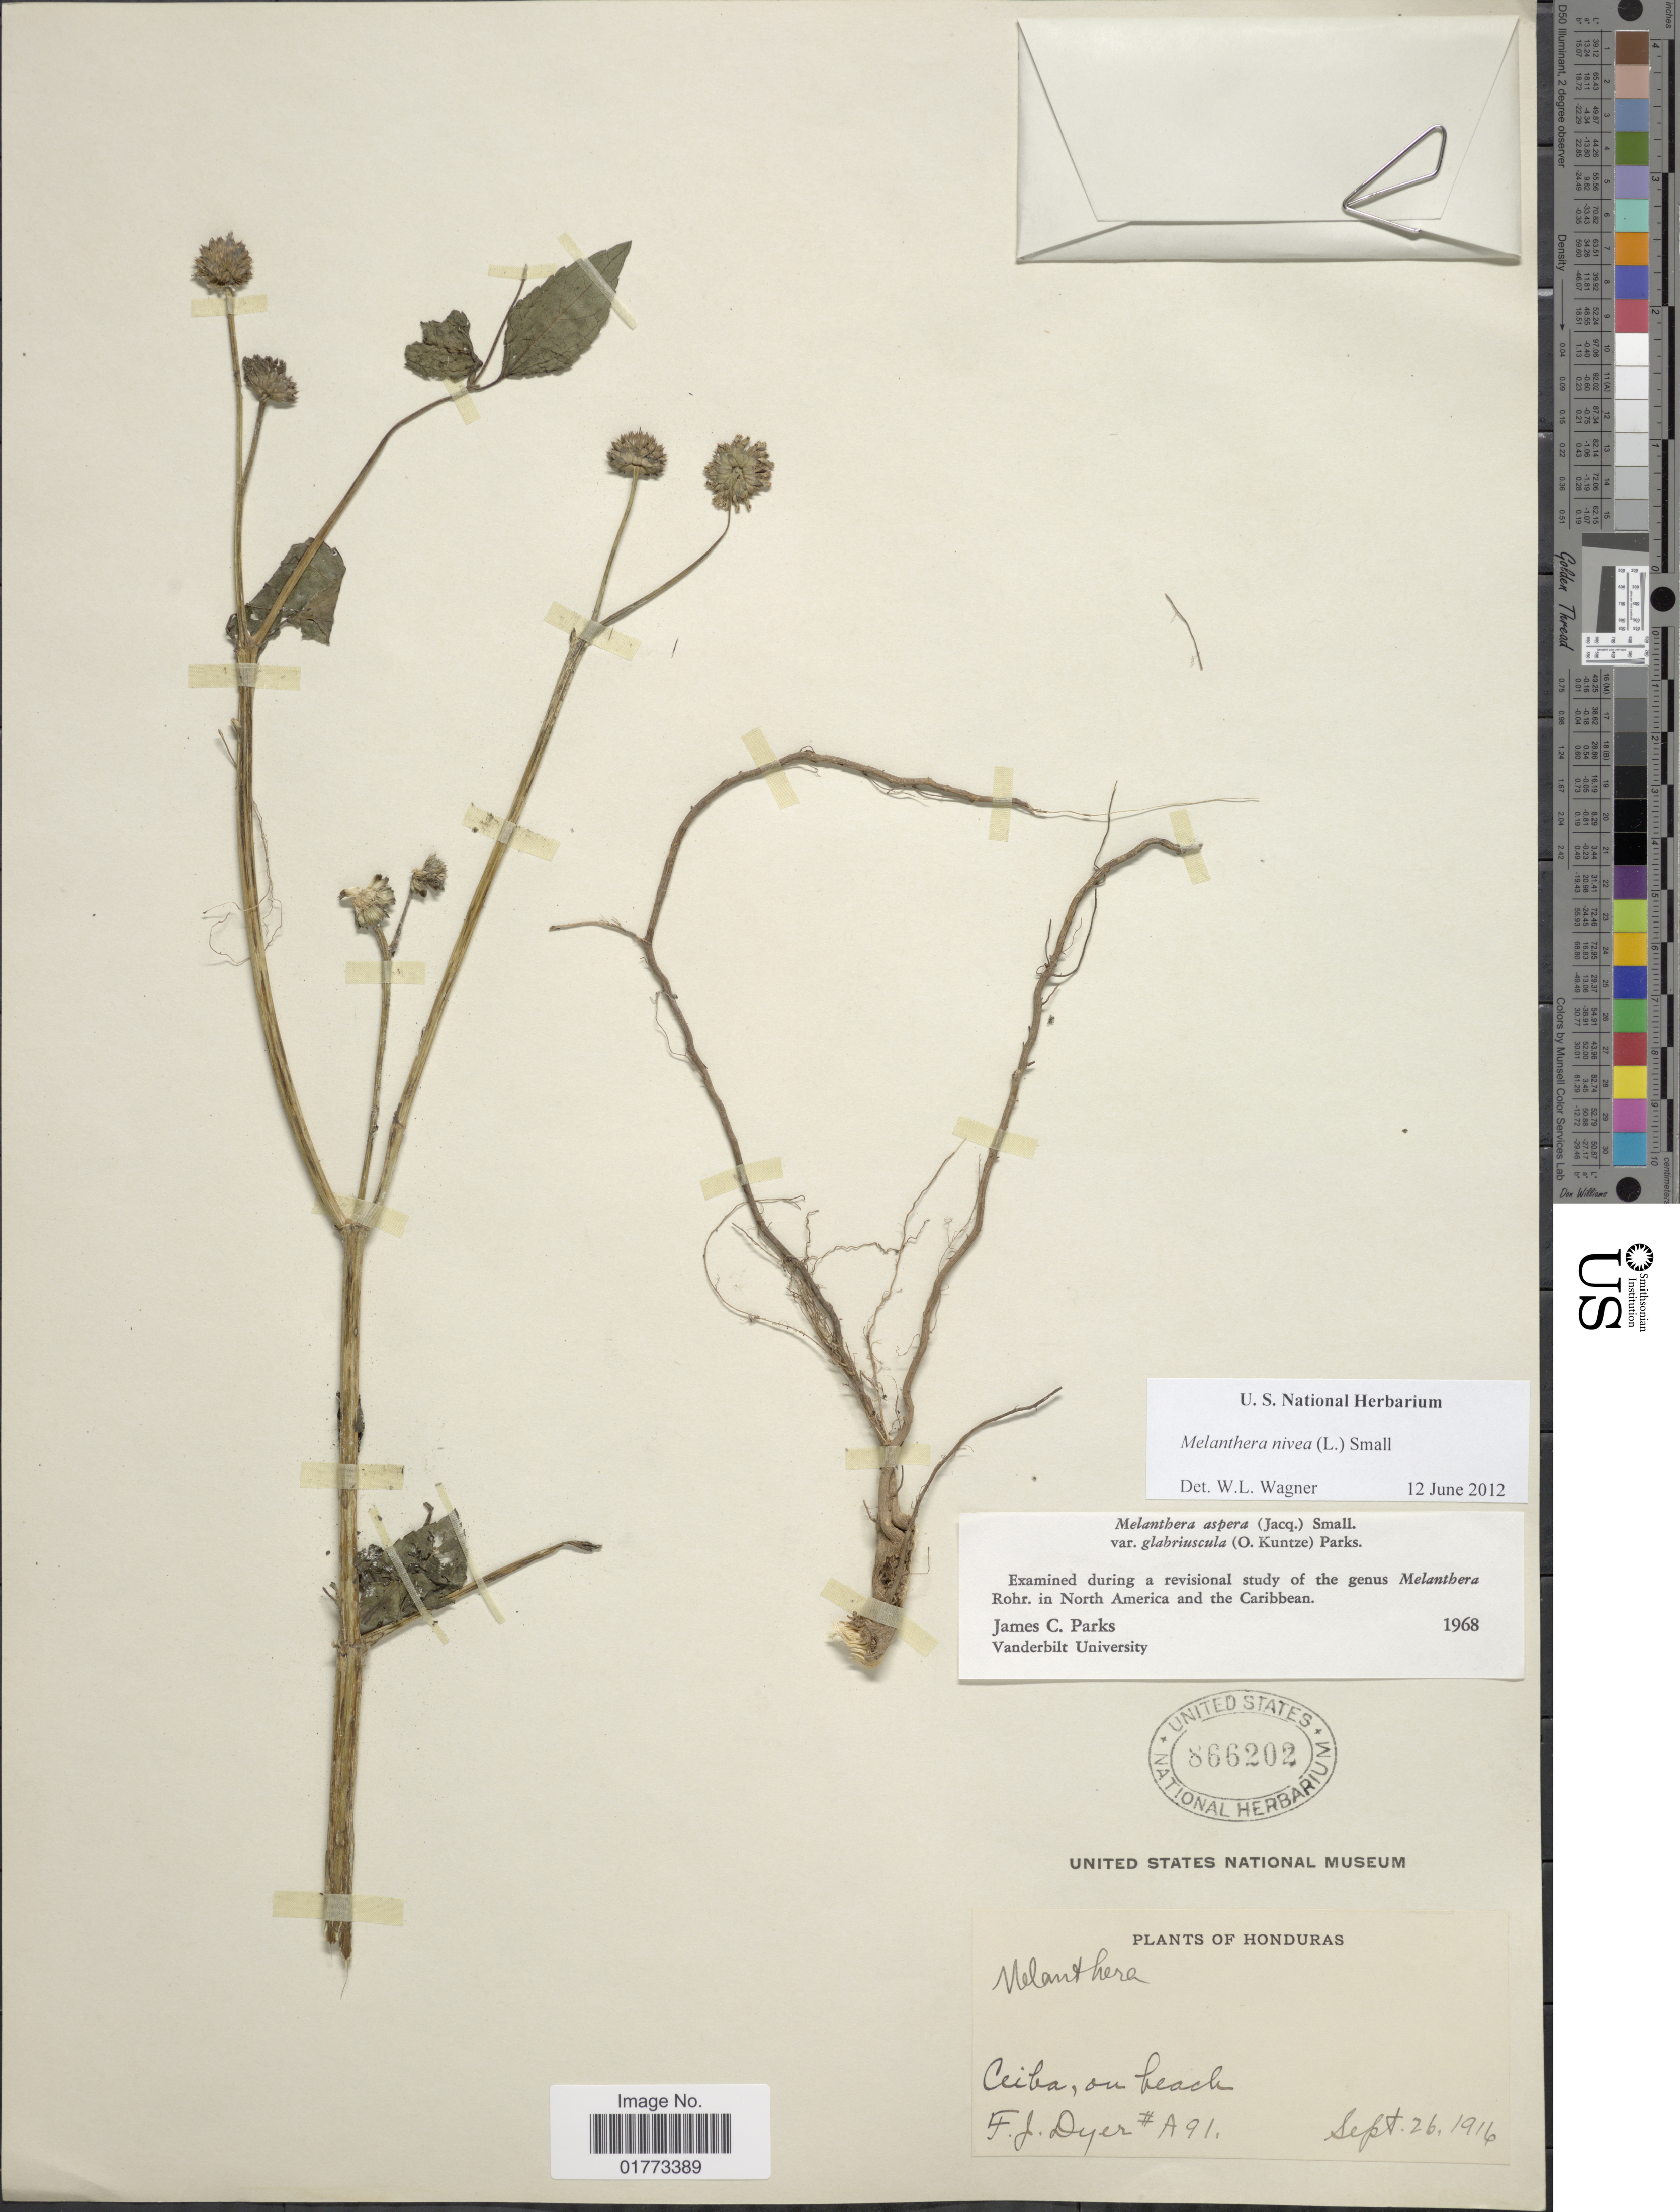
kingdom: Plantae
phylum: Tracheophyta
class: Magnoliopsida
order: Asterales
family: Asteraceae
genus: Melanthera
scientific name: Melanthera nivea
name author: (L.) Small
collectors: F. J. Dyer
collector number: A91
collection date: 1916-09-26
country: Puerto Rico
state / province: Ceiba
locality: On beach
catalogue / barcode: US 866202